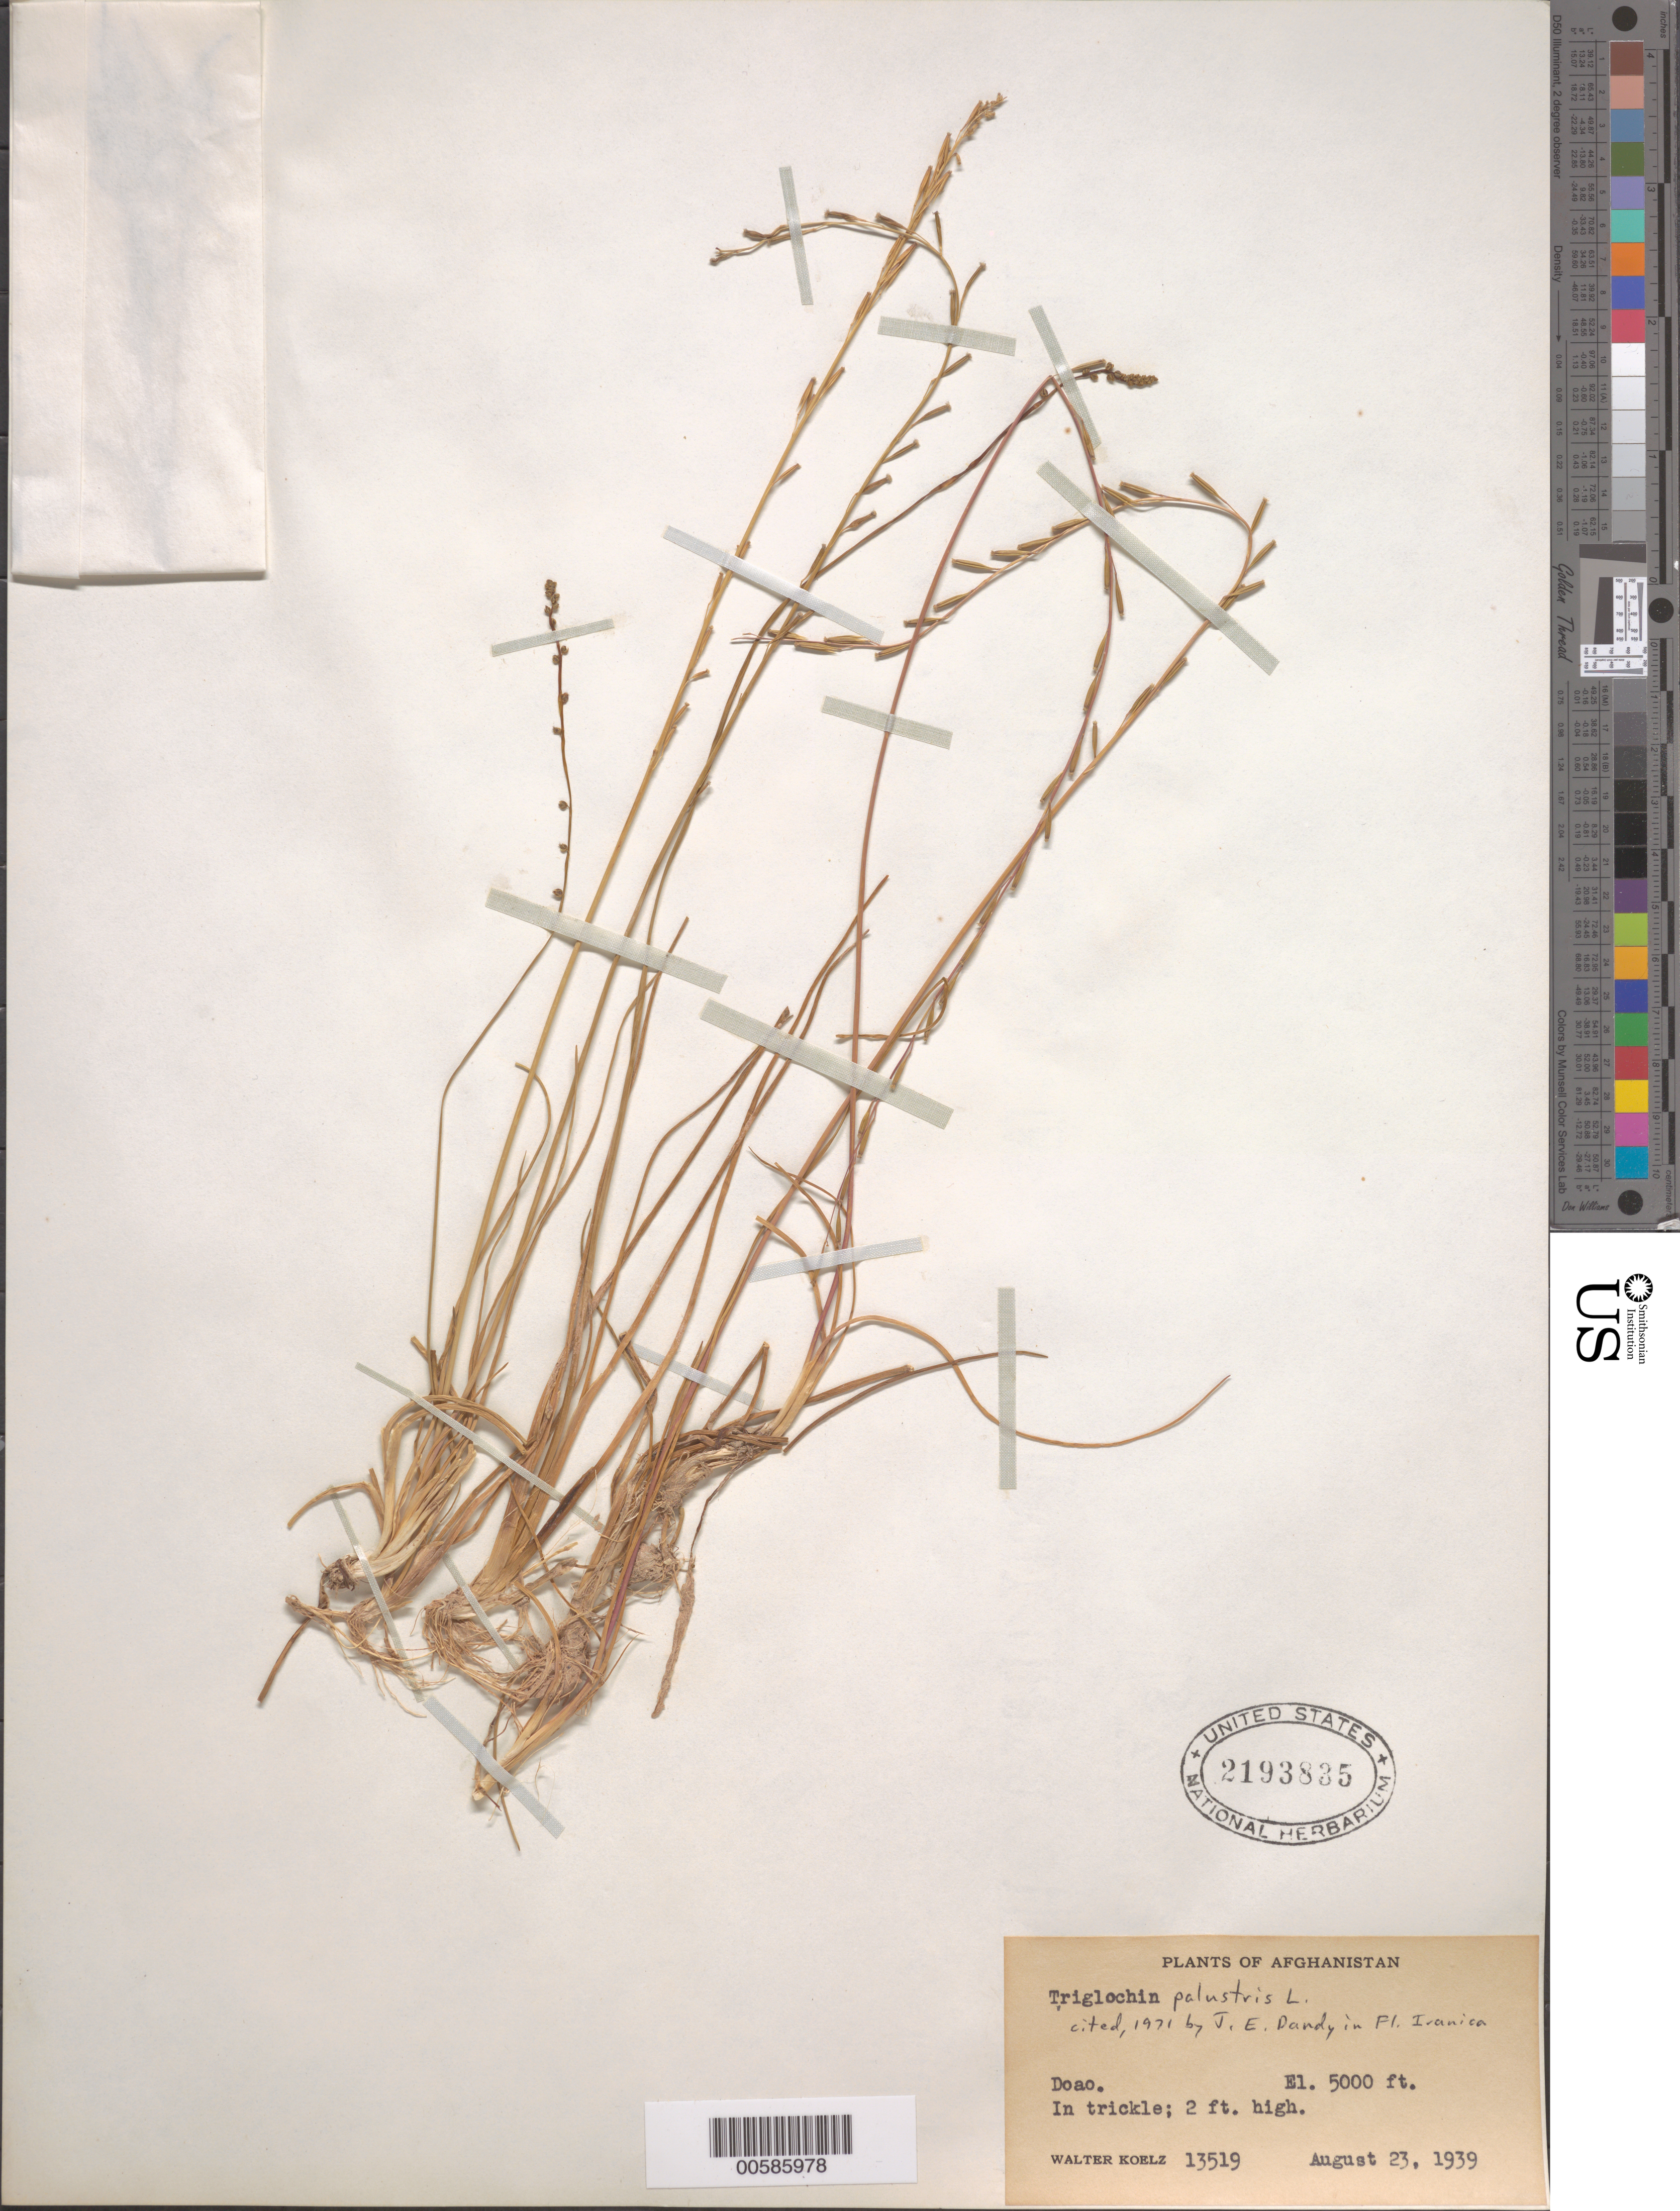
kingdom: Plantae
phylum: Tracheophyta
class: Liliopsida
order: Alismatales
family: Juncaginaceae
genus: Triglochin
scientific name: Triglochin palustris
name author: L.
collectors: W. N. Koelz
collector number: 13519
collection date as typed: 23 Aug 1939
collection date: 1939-08-23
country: Afghanistan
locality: Doao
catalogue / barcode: US 2193835